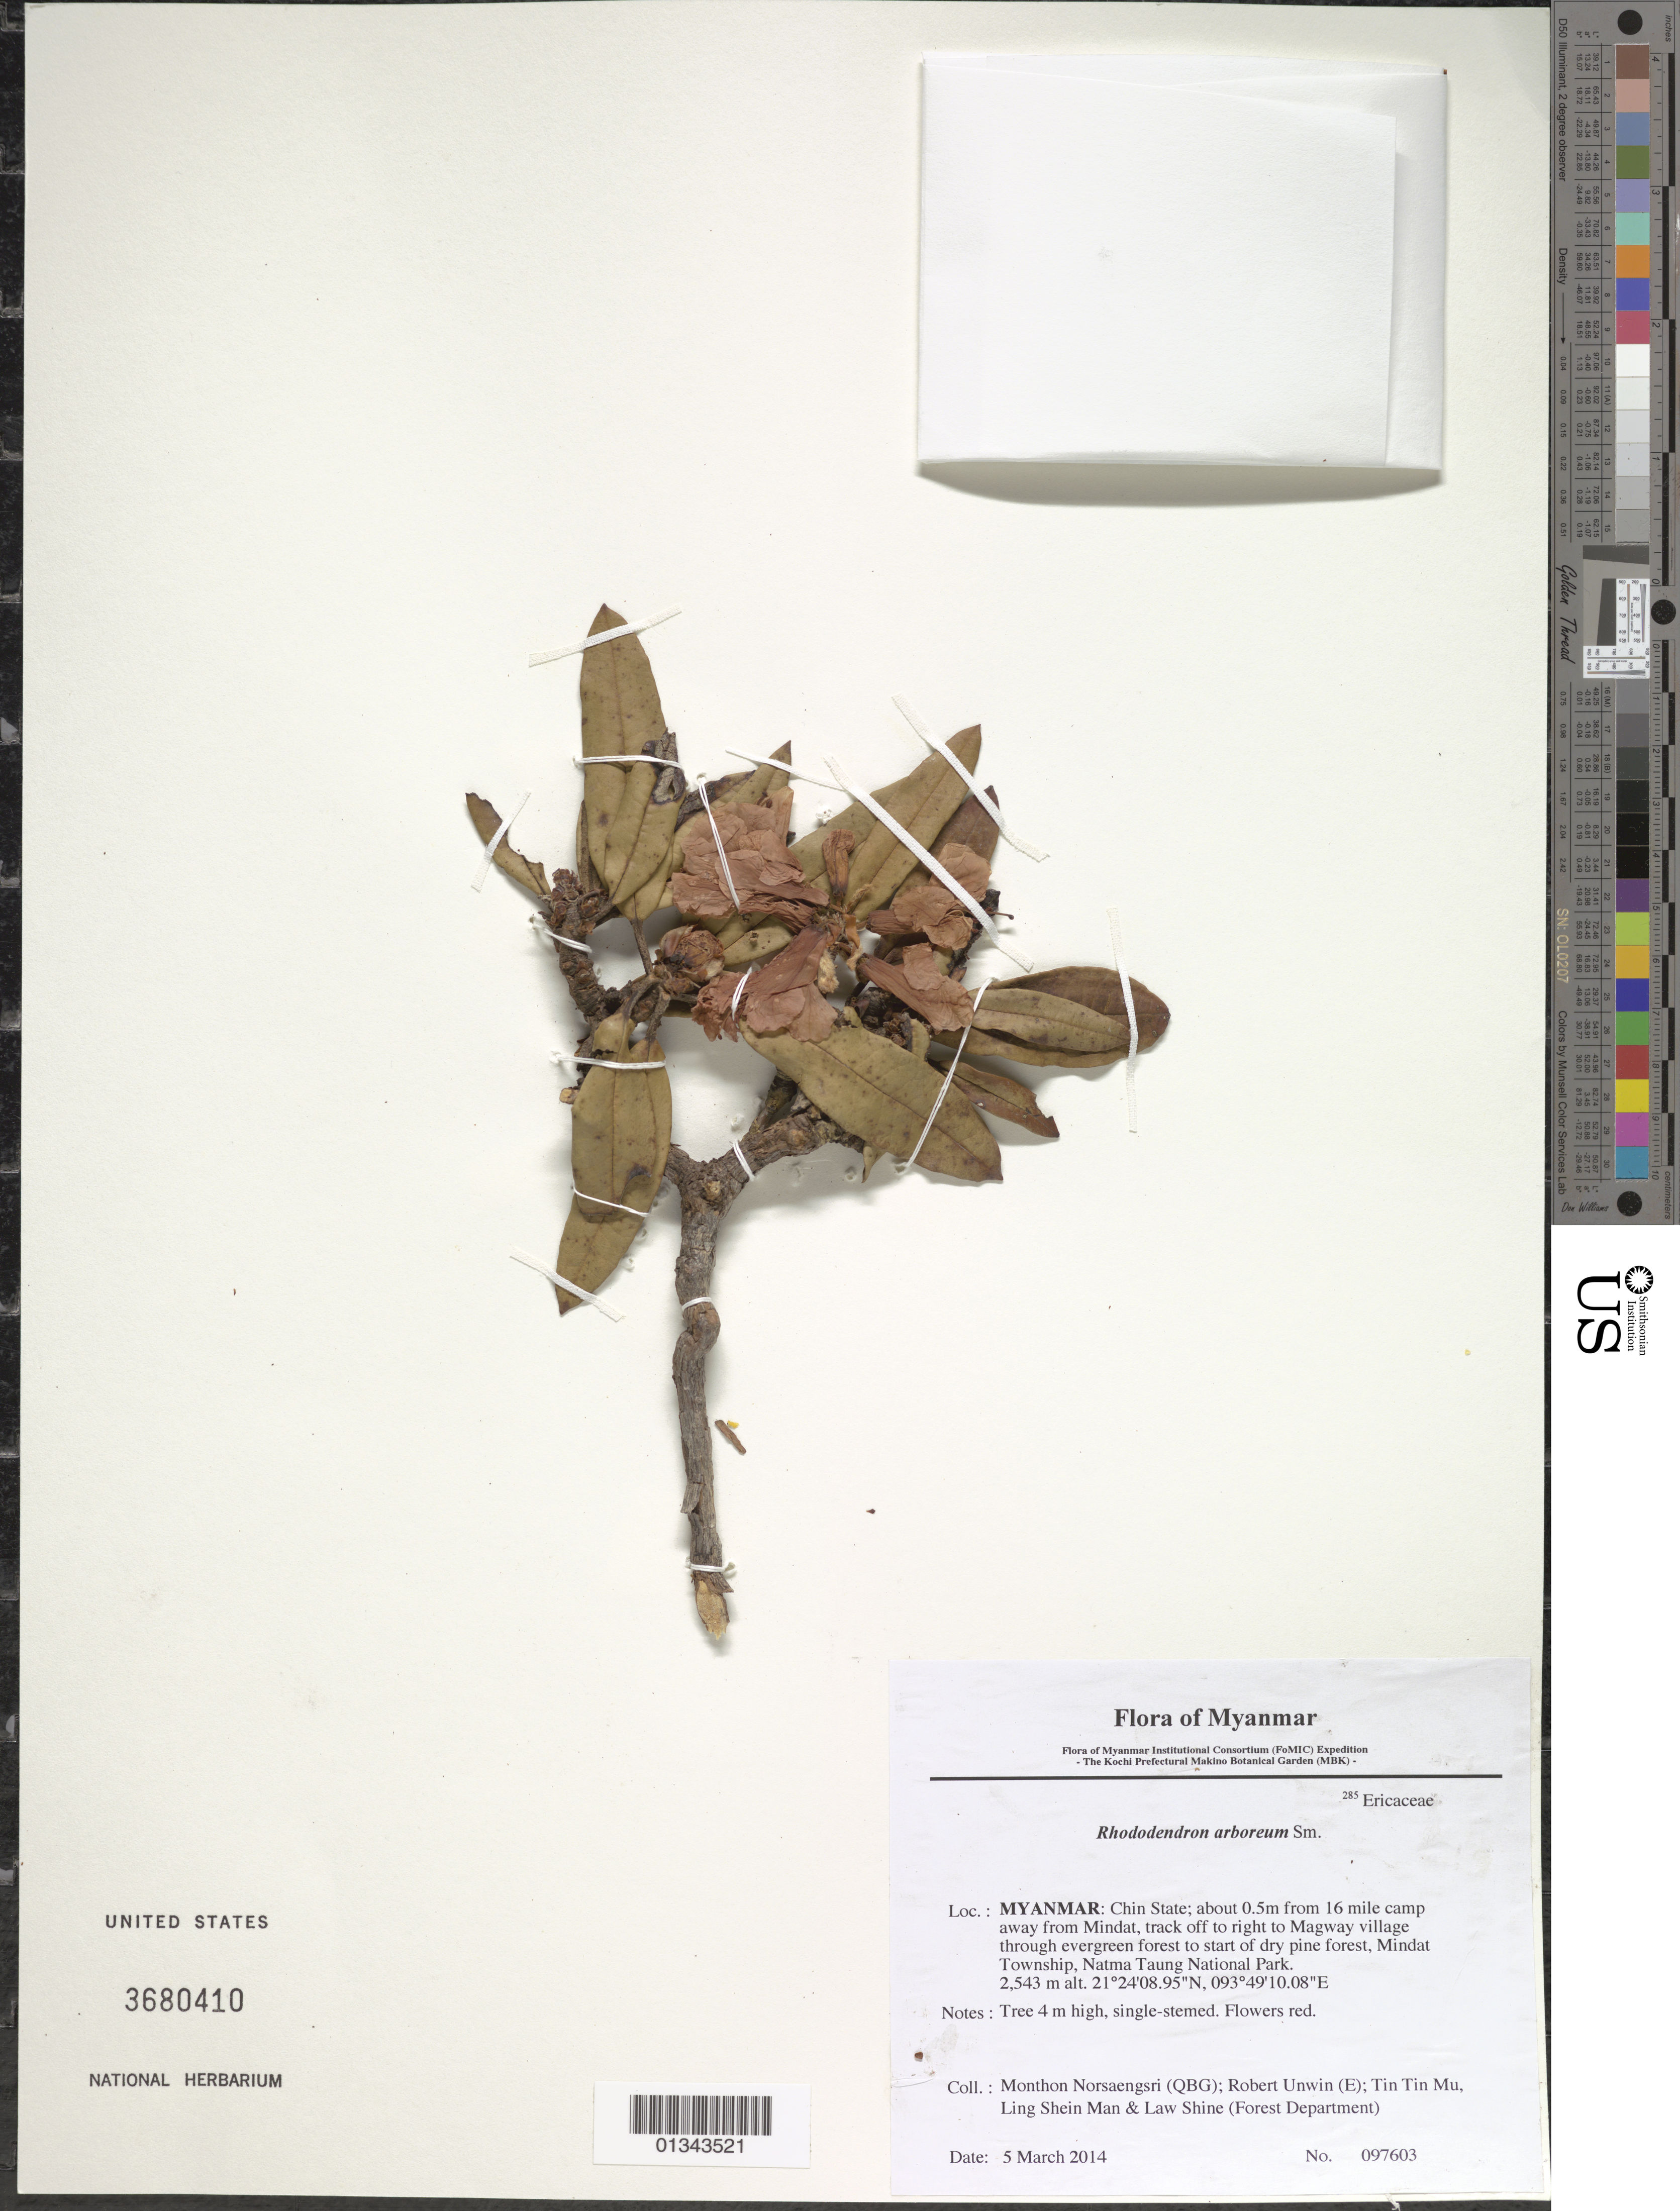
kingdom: Plantae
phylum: Tracheophyta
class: Magnoliopsida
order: Ericales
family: Ericaceae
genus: Rhododendron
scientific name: Rhododendron arboreum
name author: Sm.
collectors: M. Norsaengsri, R. Unwin, Tin Tin Mu, Ling Shein Man & L. Shine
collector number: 97603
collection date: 2014-03-05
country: Myanmar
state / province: Chin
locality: About 0.5m from 16 mile camp away from Mindat, track off to right to Magway village through evergreen forest to start of dry pine forest, Mindat Township, Natma Taung National Park.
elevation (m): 2543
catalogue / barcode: US 3680410